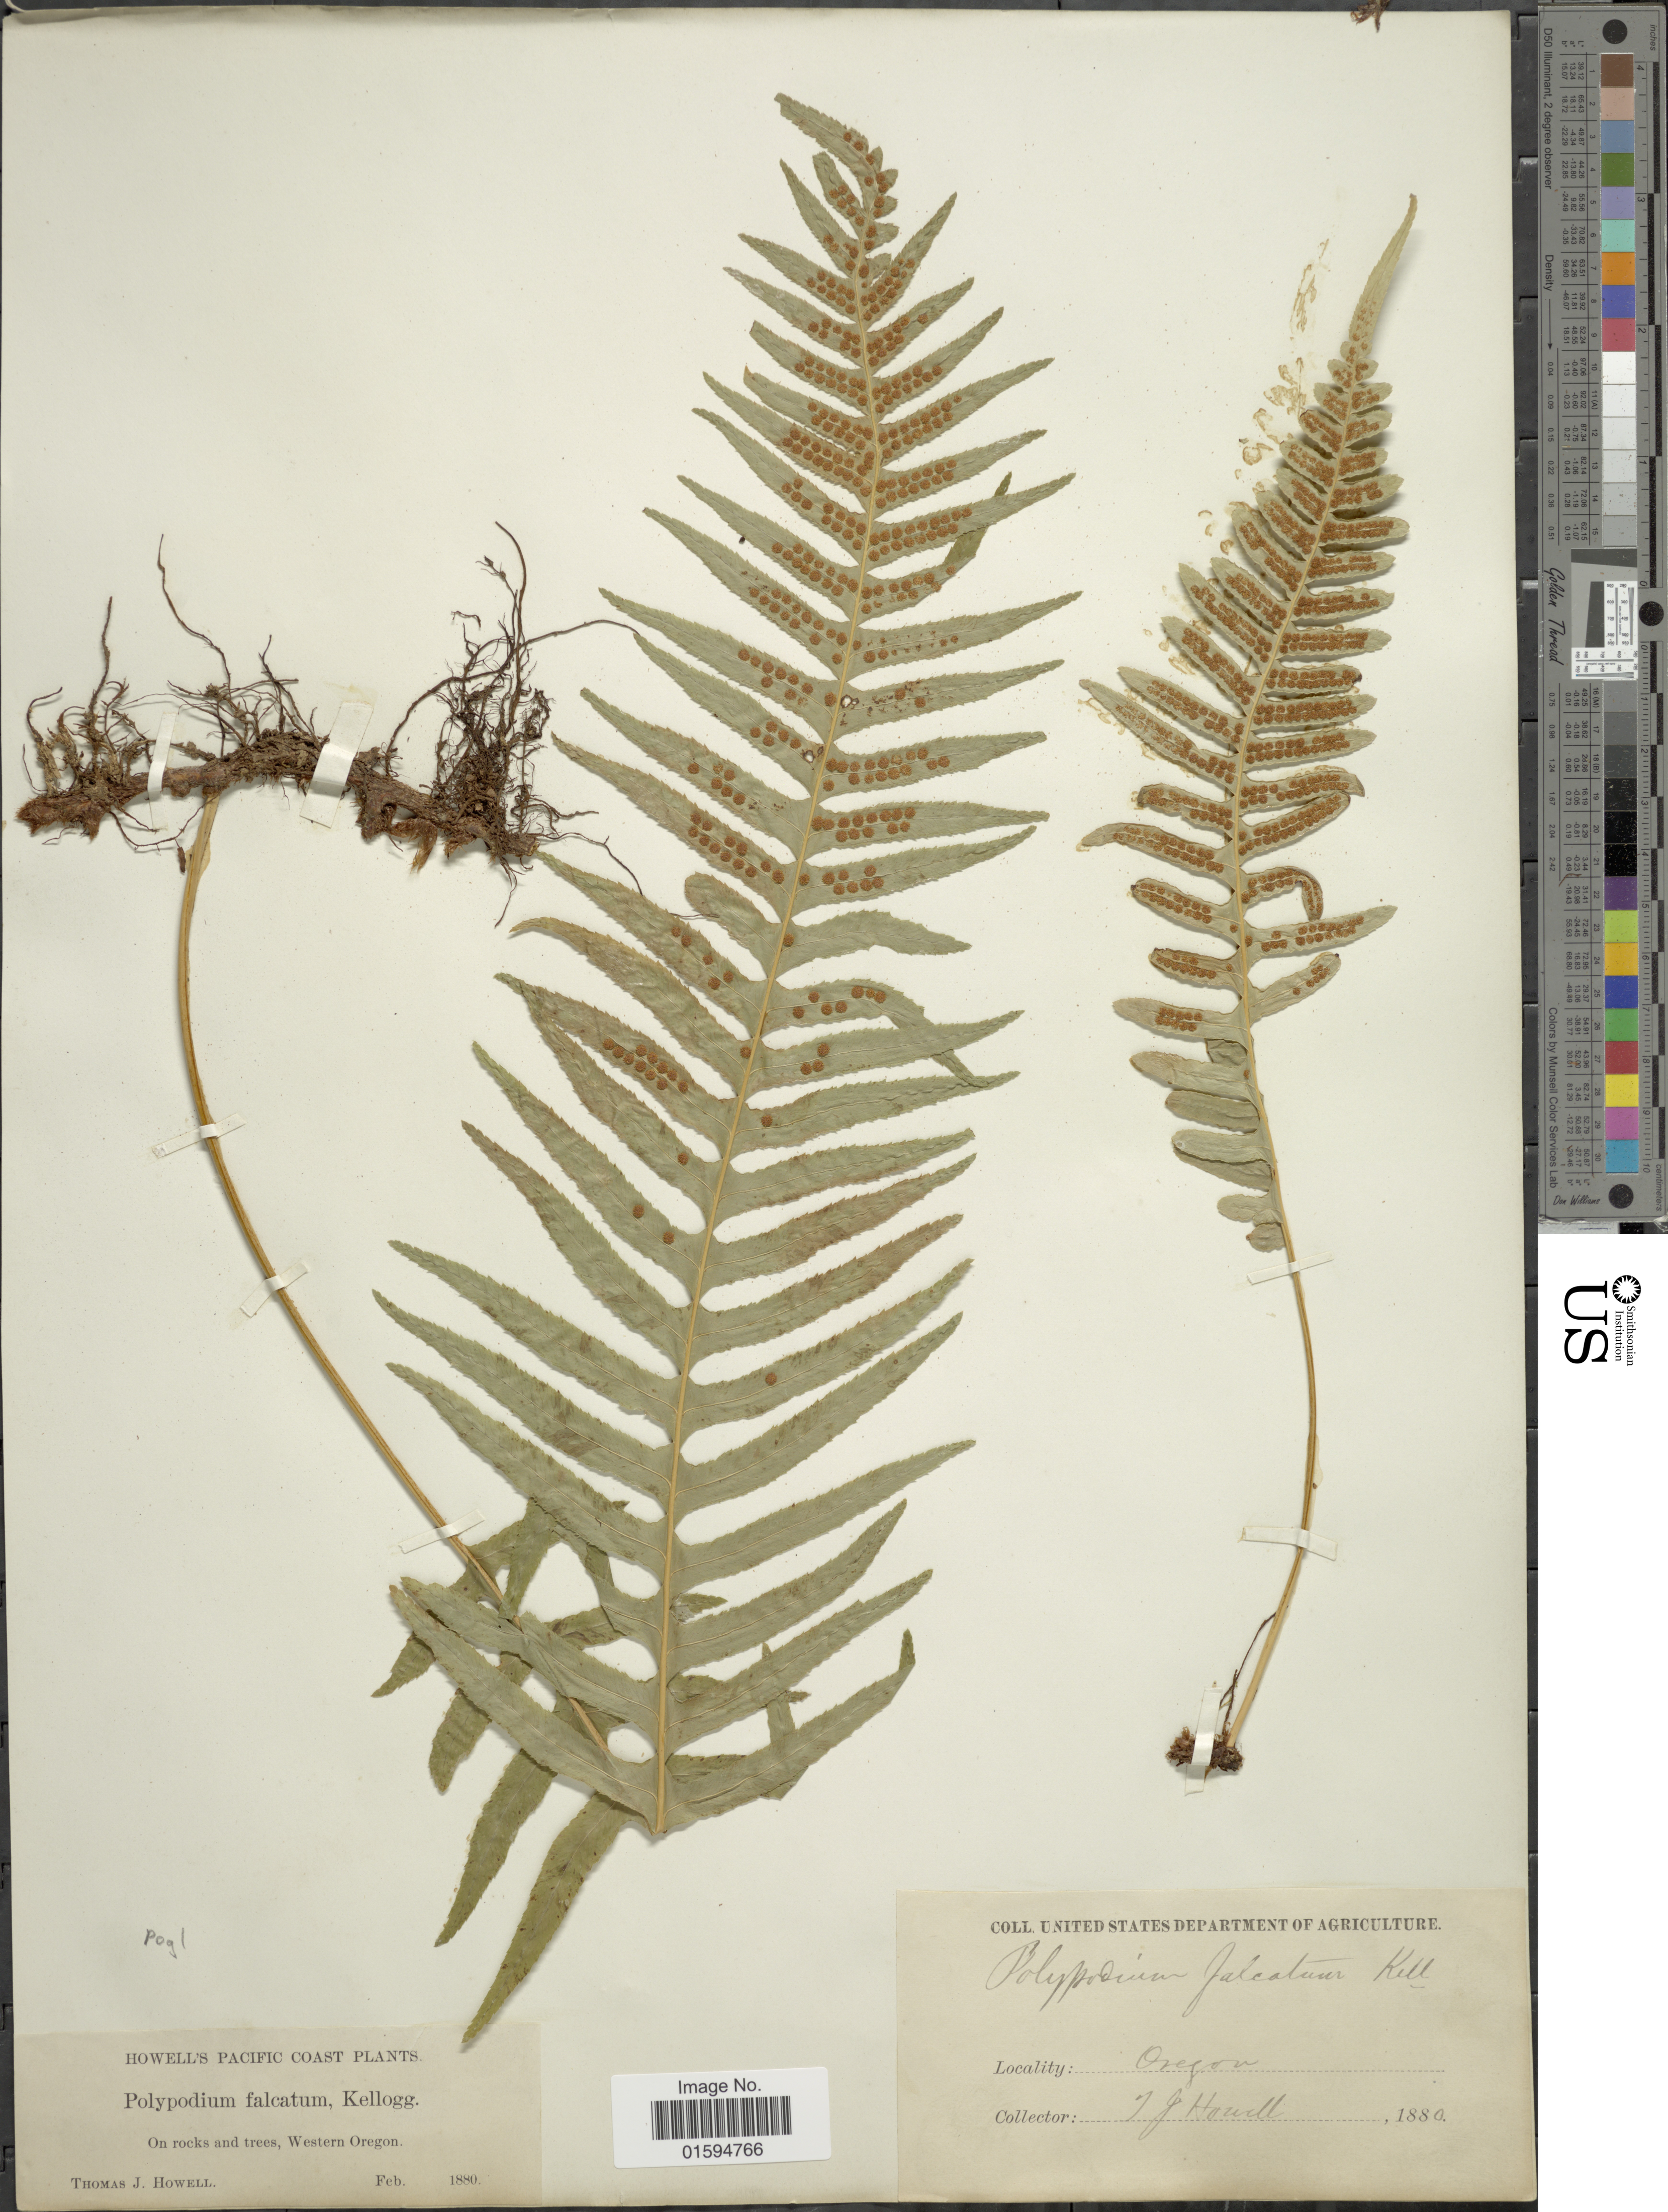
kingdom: Plantae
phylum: Tracheophyta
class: Polypodiopsida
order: Polypodiales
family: Polypodiaceae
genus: Polypodium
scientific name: Polypodium glycyrrhiza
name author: D.C. Eaton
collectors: T. J. Howell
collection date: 1880-02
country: United States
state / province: Oregon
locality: Pacific coast plants, on rocks and trees, Western Oregon.